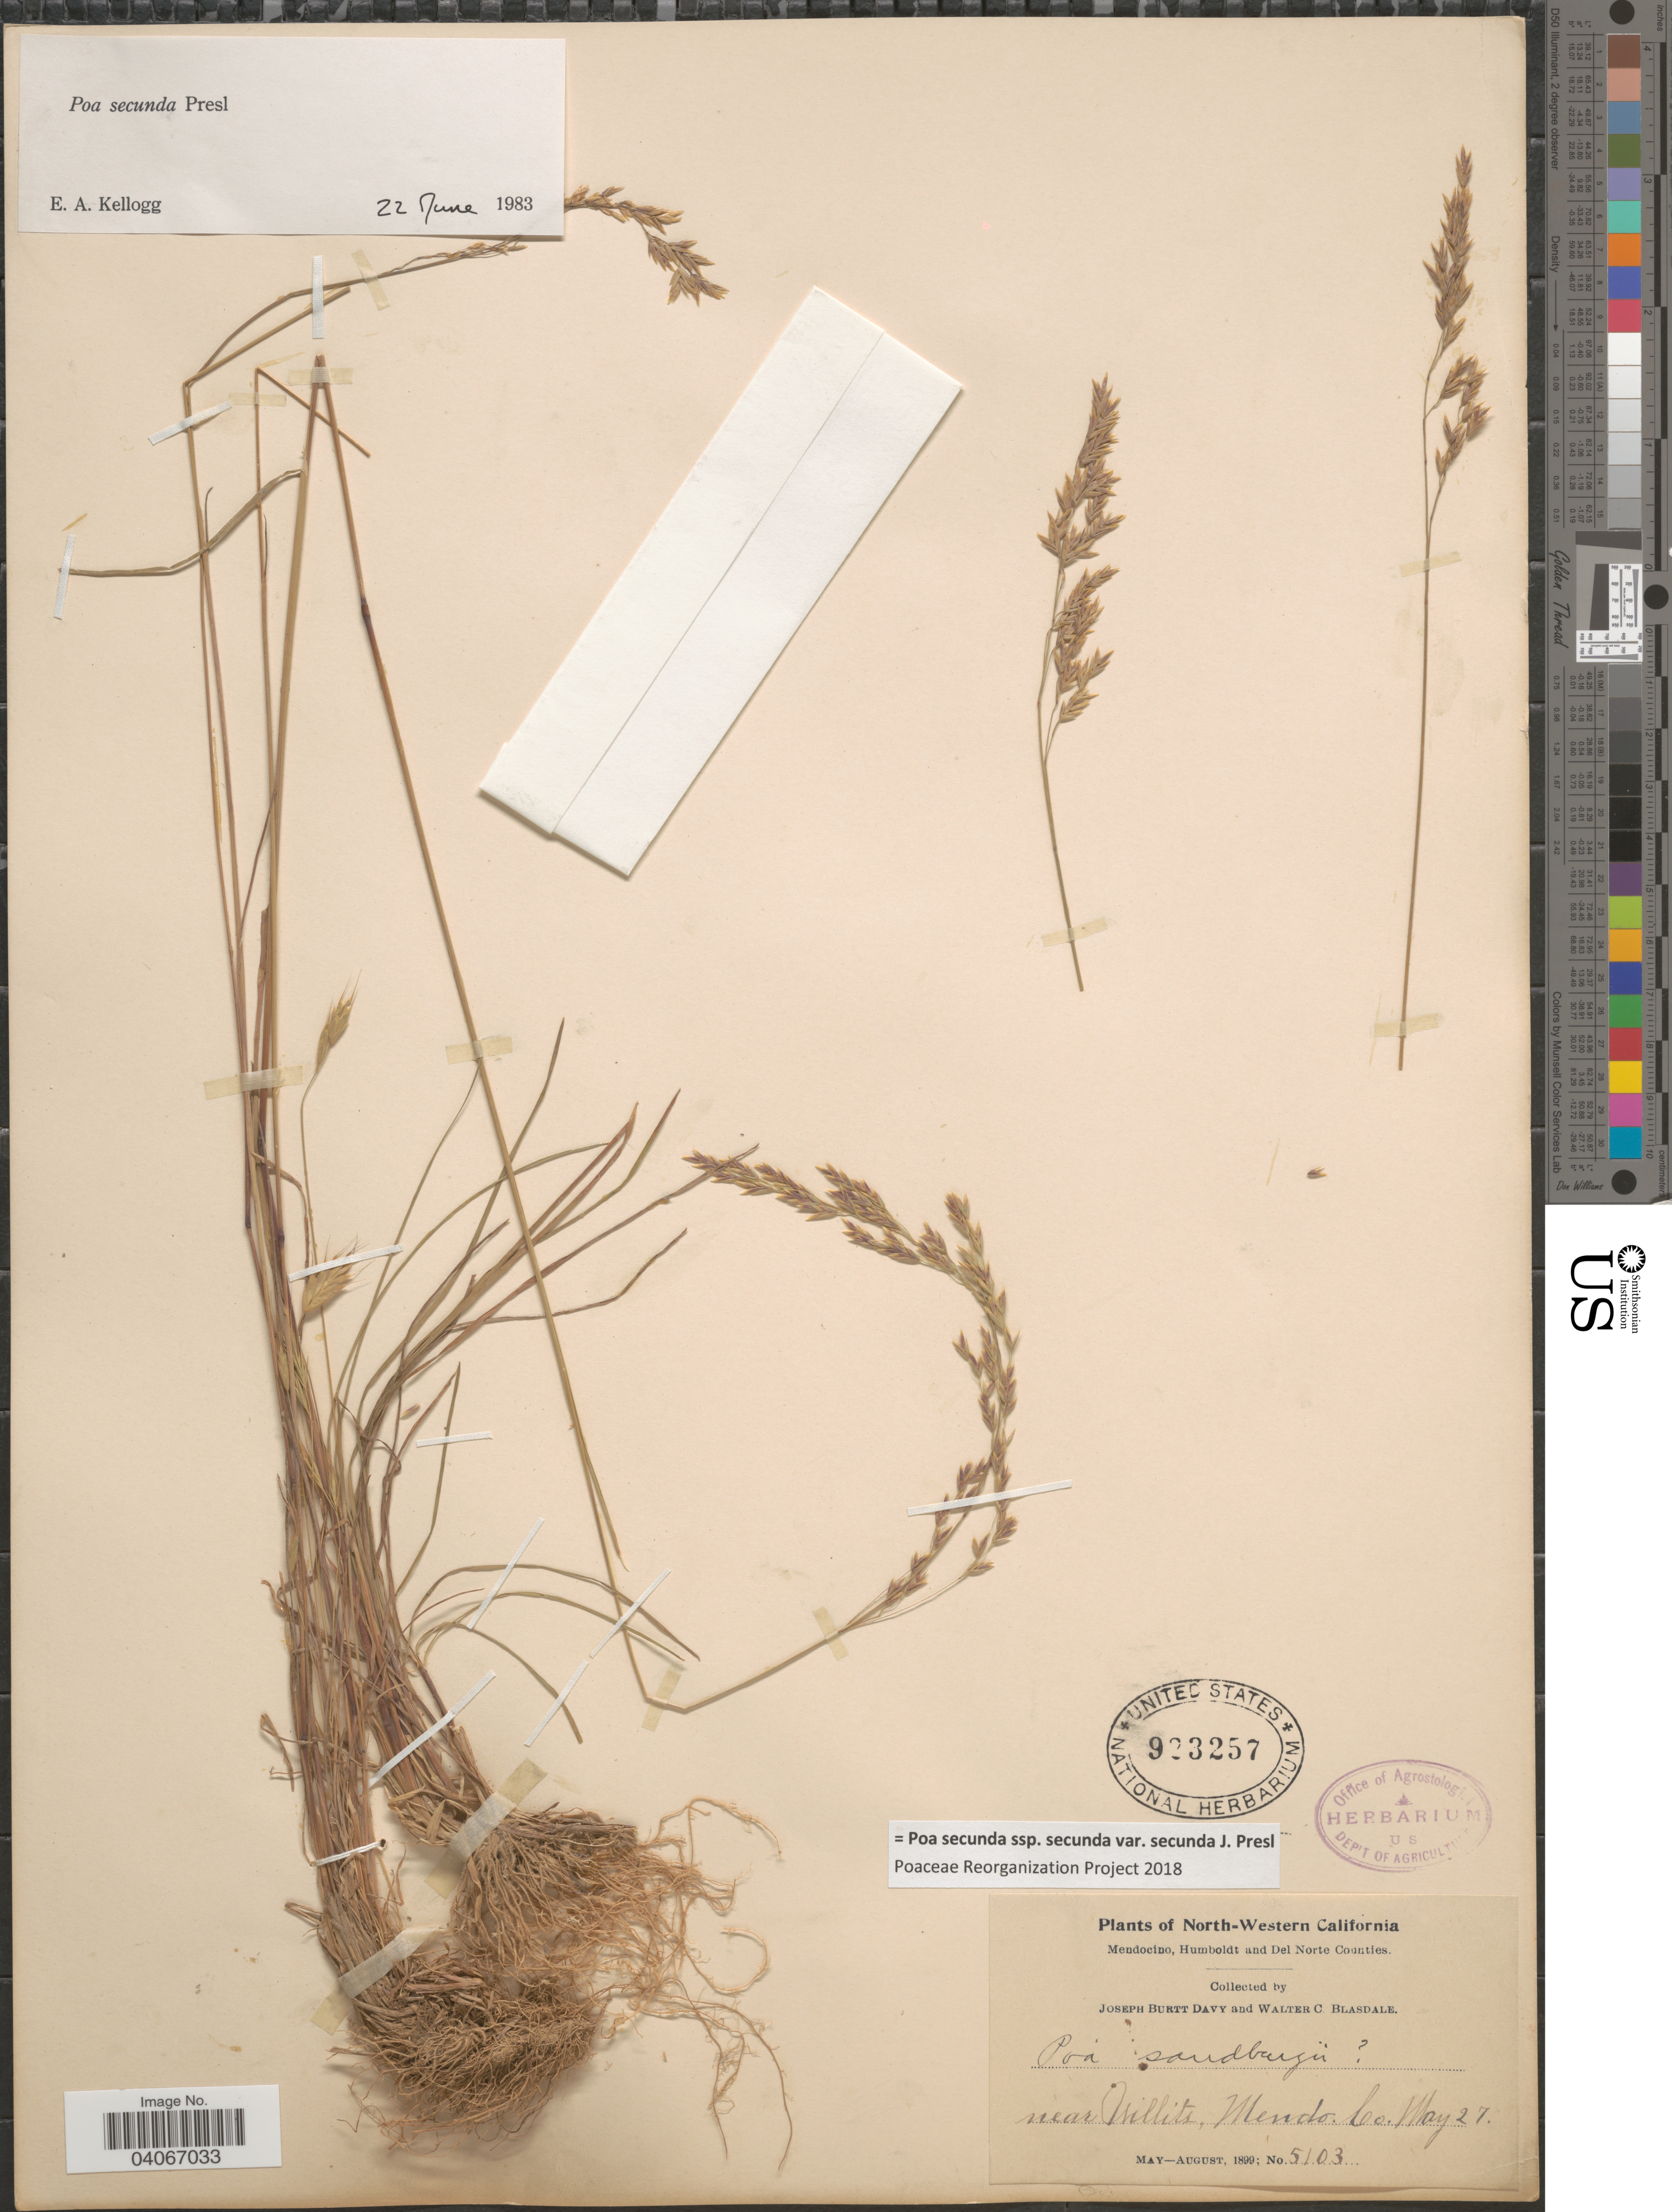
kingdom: Plantae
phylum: Tracheophyta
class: Liliopsida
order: Poales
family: Poaceae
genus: Poa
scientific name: Poa secunda subsp. secunda var. secunda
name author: J. Presl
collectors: J. Burtt Davy & W. Blasdale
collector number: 5103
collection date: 1899-05-27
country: United States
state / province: California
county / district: Mendocino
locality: North-Western California. Mendocino, Humboldt and Del Norte Counties. Near Willits. Mend. Co.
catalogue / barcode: US 923257